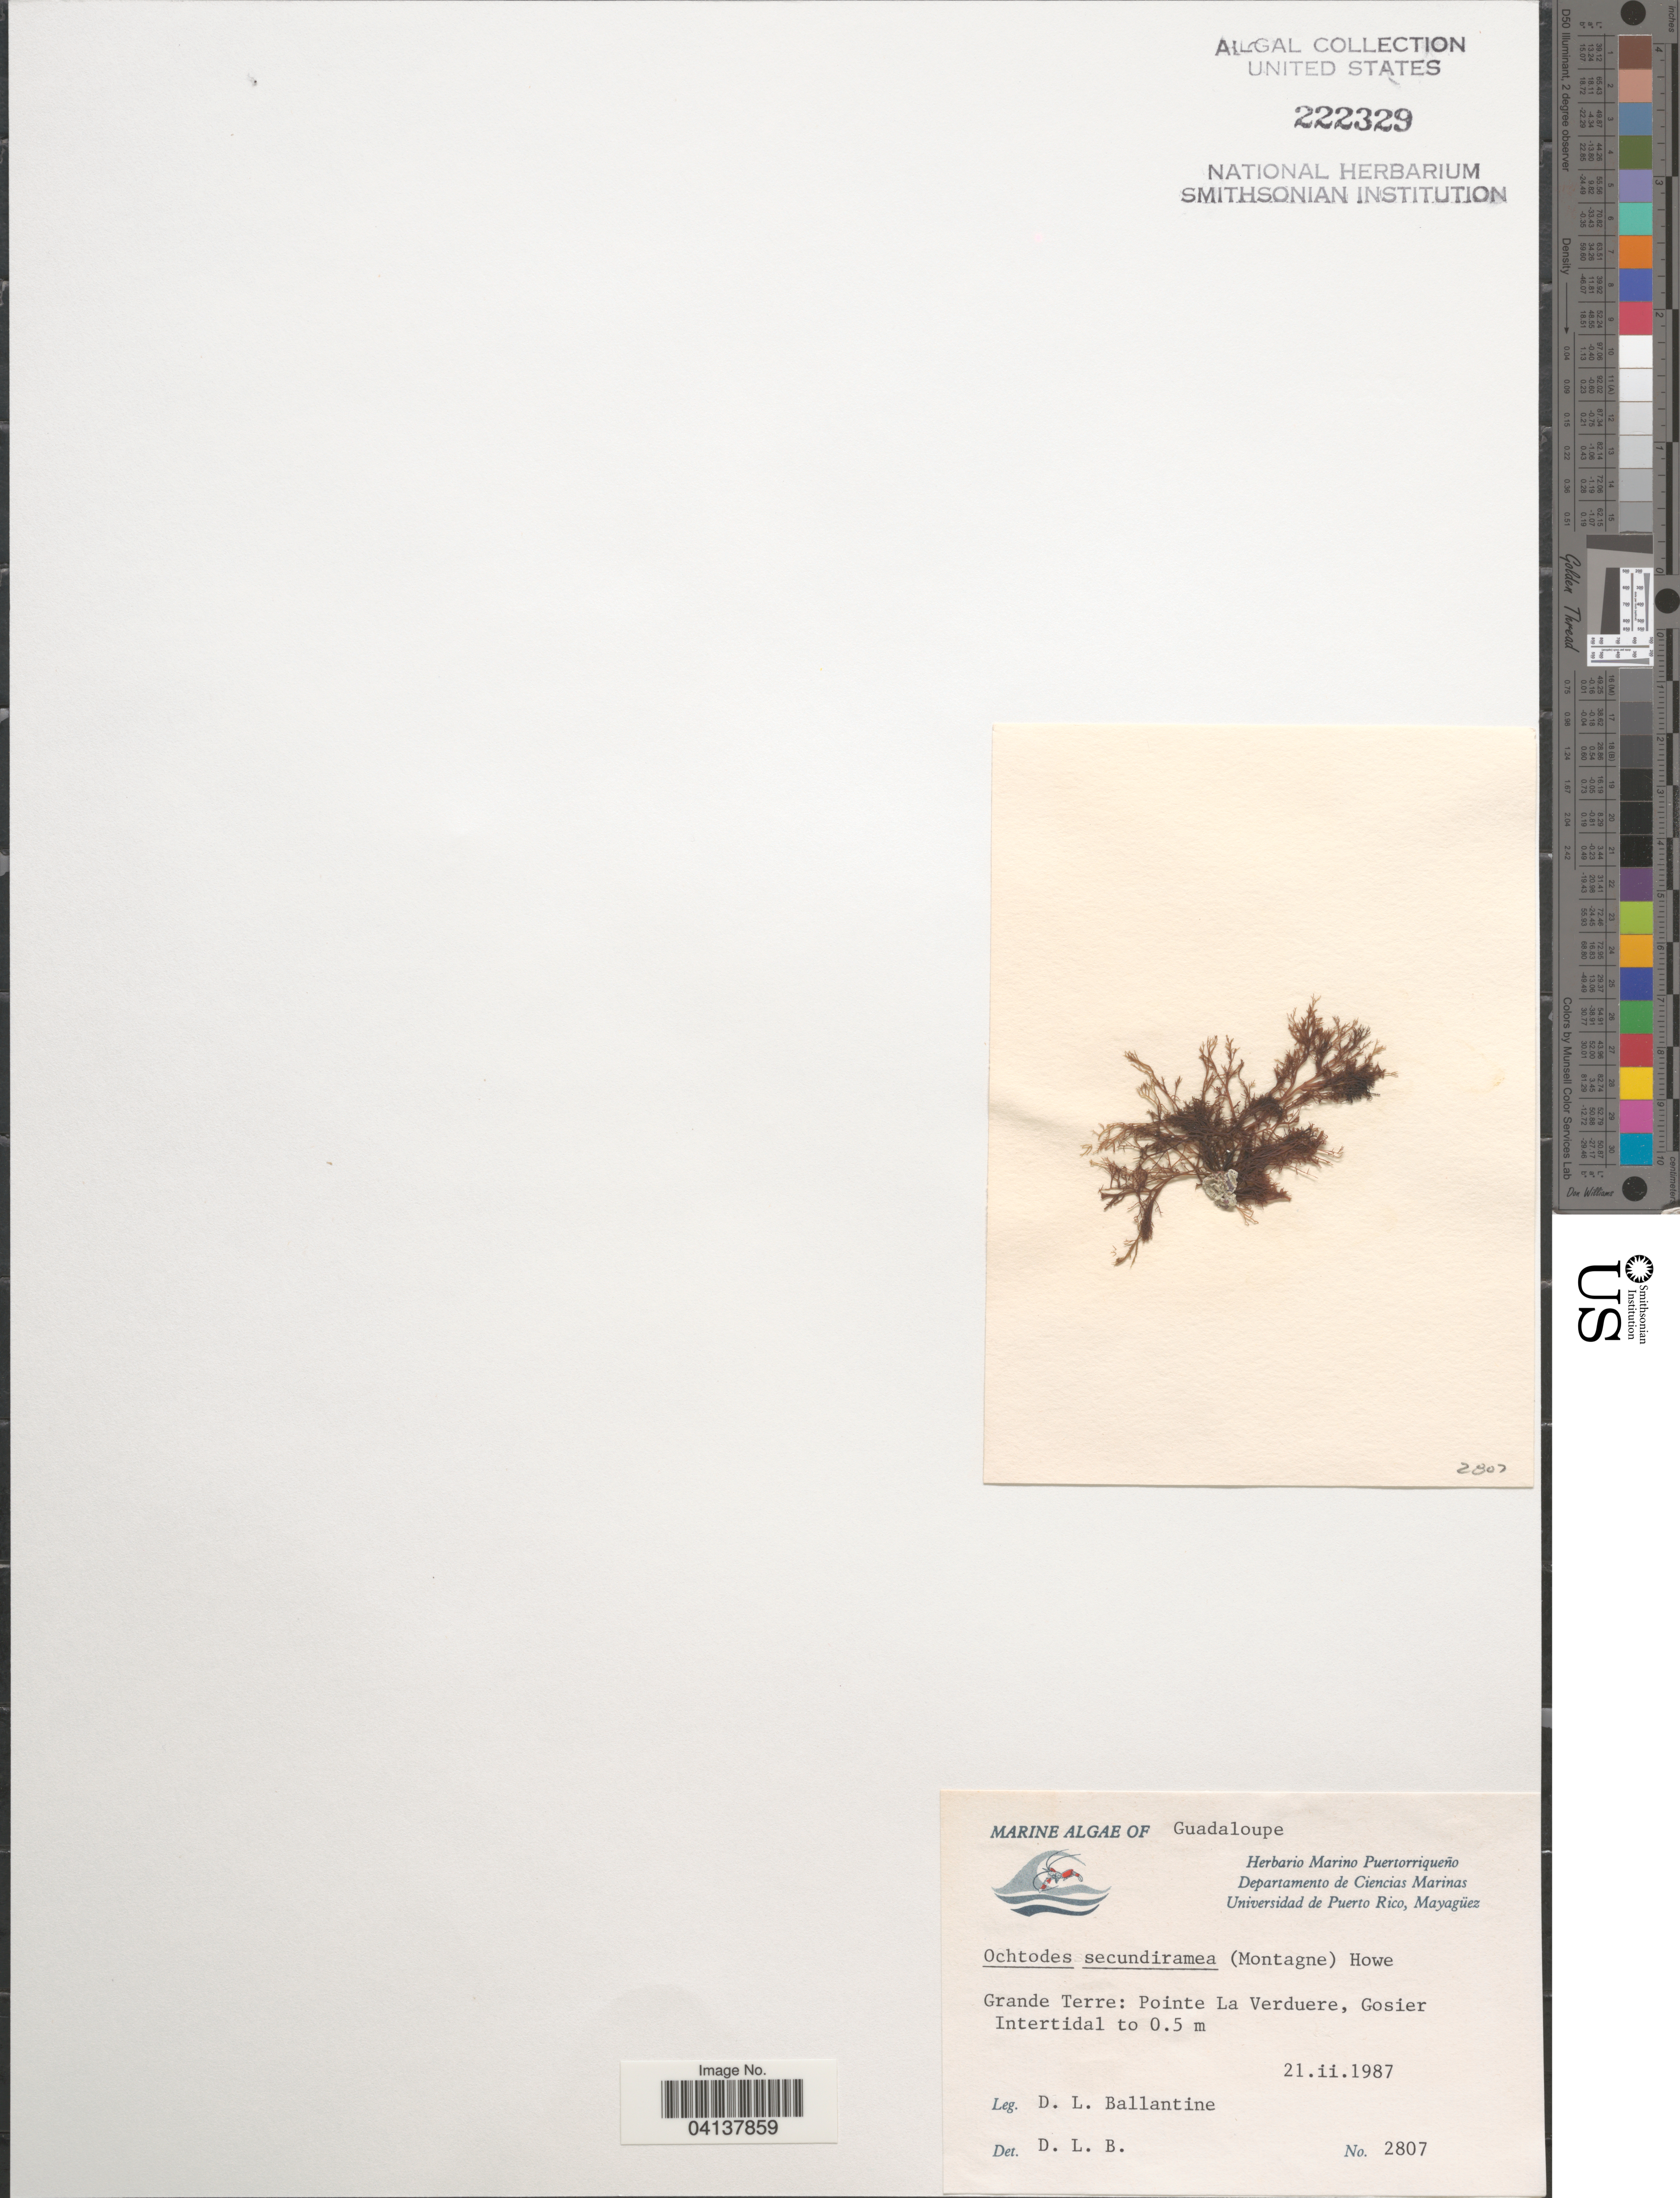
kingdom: Plantae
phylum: Rhodophyta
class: Florideophyceae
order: Gigartinales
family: Rhizophyllidaceae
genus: Ochtodes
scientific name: Ochtodes secundiramea, ined.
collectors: D.L. Ballantine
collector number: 2807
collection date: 1987-02-21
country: Guadeloupe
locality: Grande Terre: Pointe La Verduere, Gosier.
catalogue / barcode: US 222329